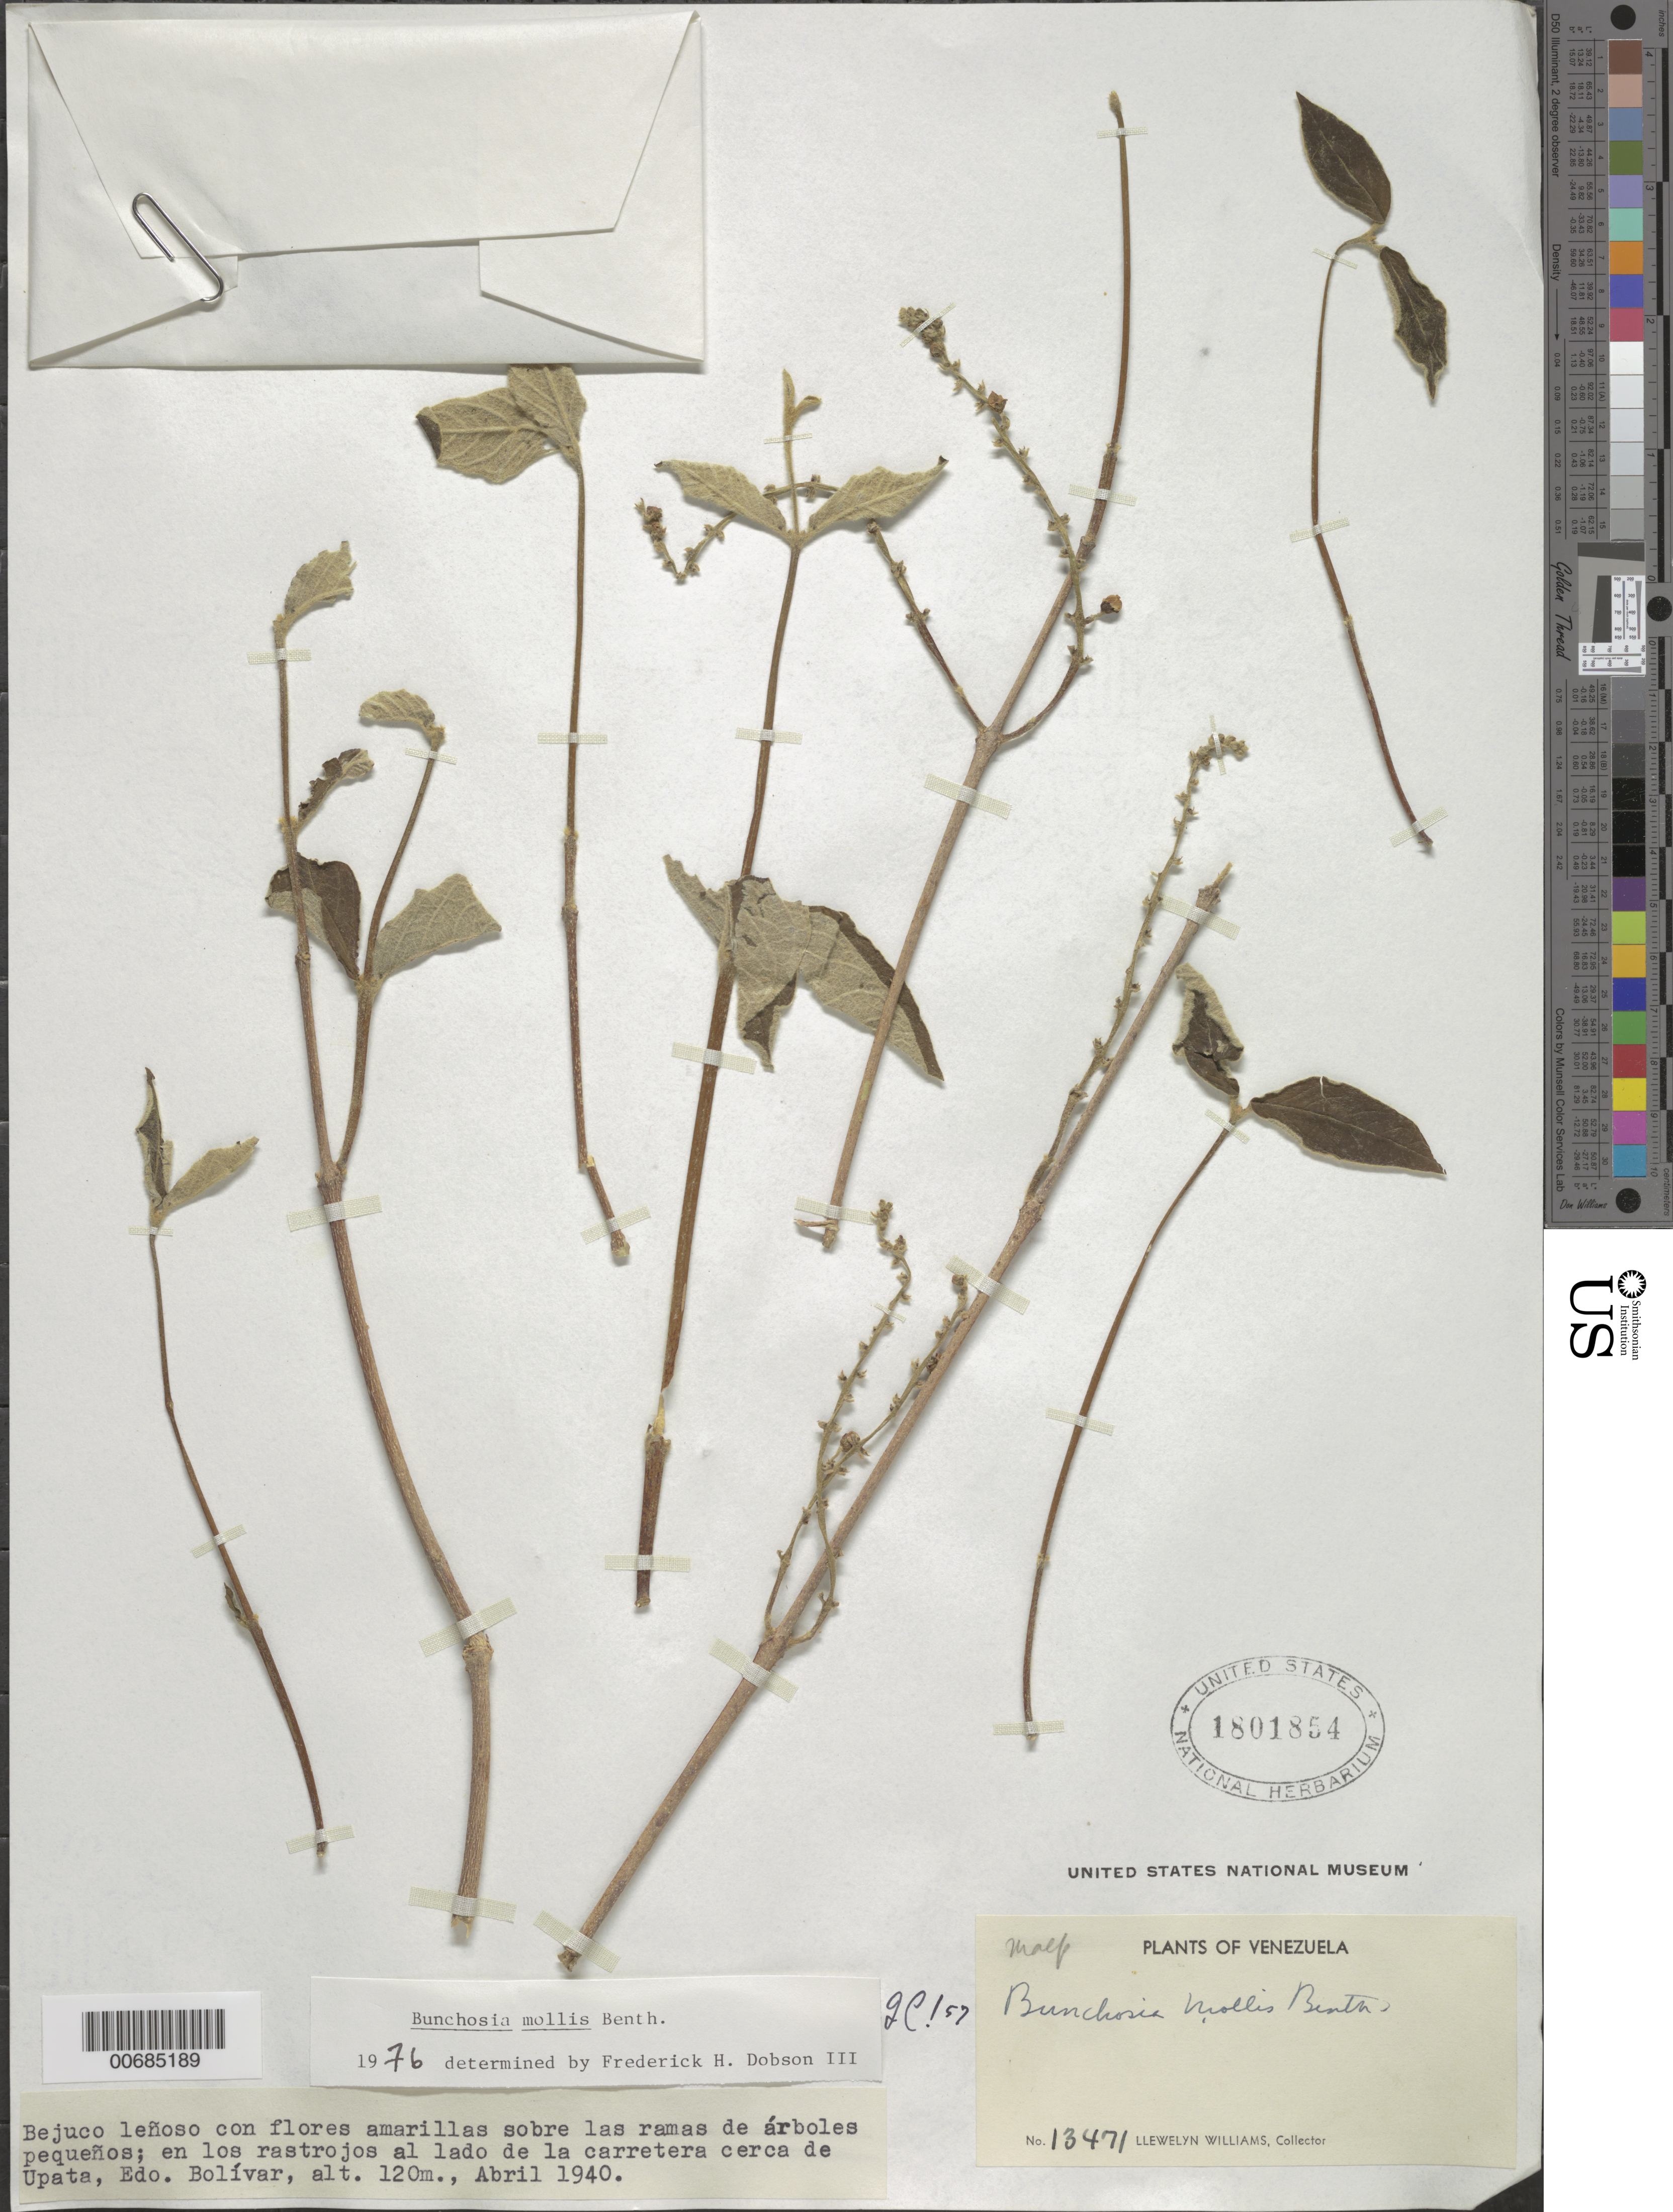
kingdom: Plantae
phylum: Tracheophyta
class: Magnoliopsida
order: Malpighiales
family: Malpighiaceae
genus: Bunchosia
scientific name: Bunchosia mollis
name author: Benth.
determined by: Dobson, Frederick H.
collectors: Ll. Williams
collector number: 13471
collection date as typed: Apr-40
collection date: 1940-04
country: Venezuela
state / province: Bolívar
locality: Upata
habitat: Rastrojos al lado de la carretera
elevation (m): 120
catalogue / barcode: US 1801854